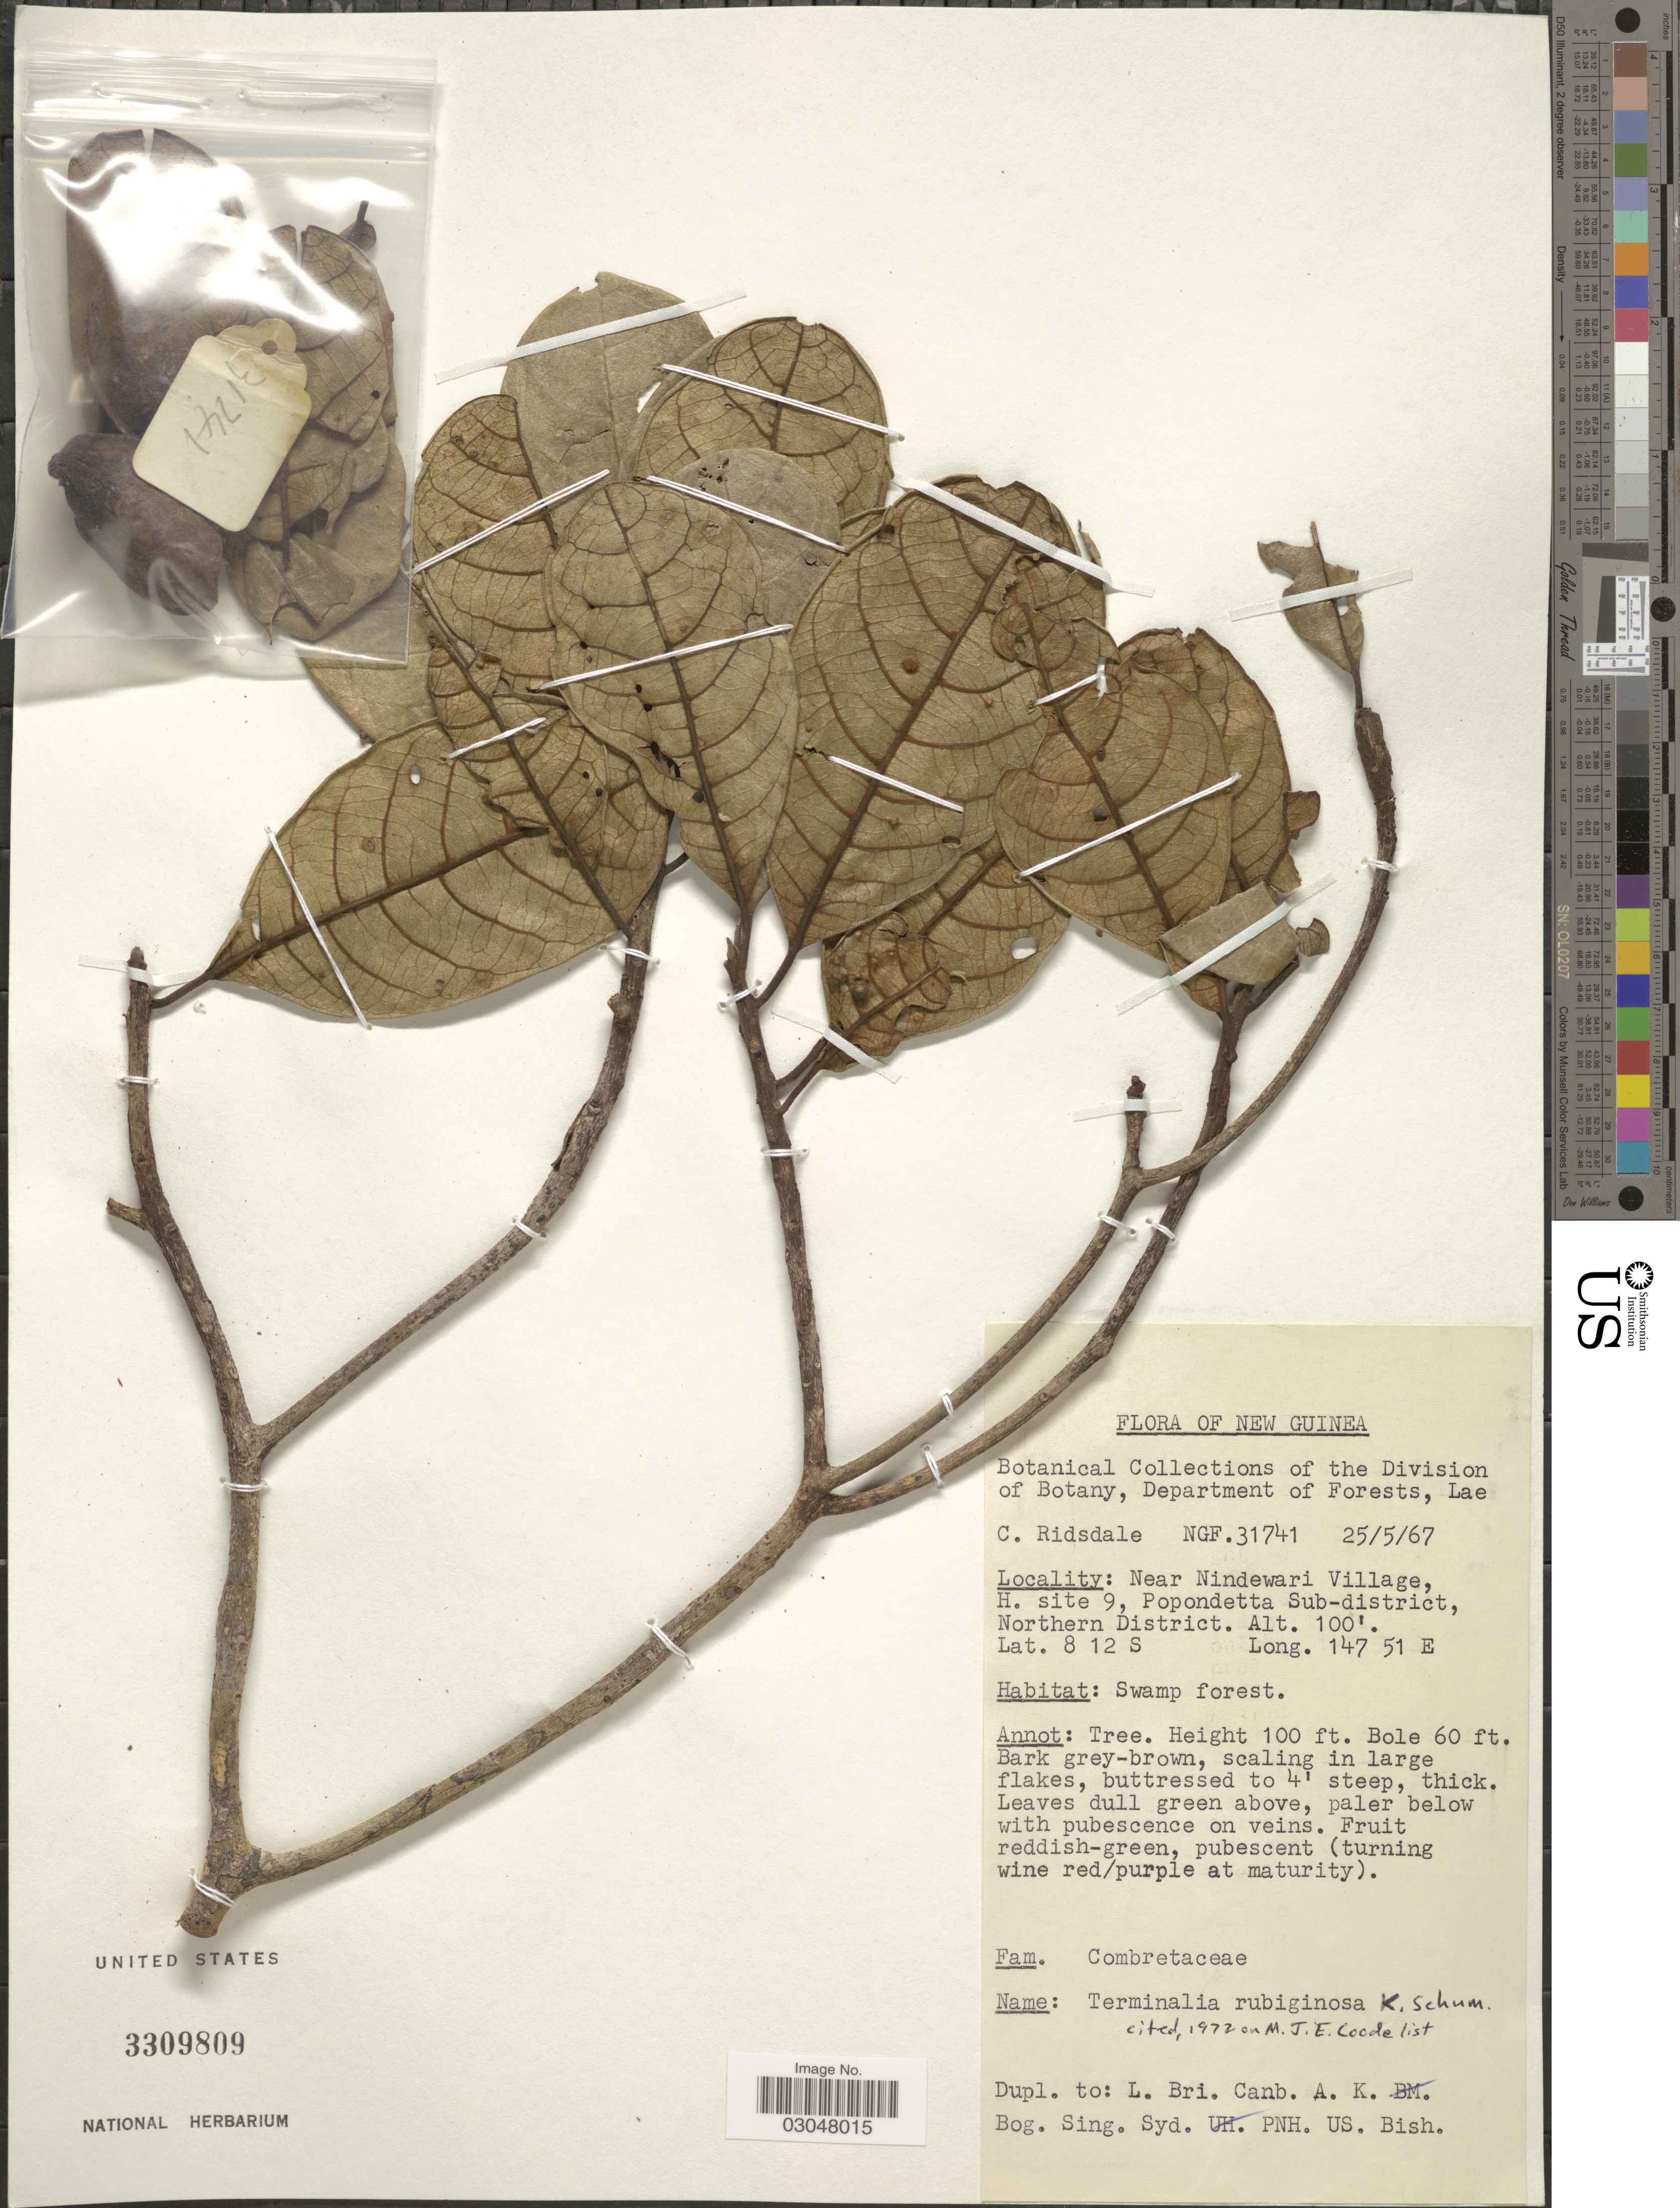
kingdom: Plantae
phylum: Tracheophyta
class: Magnoliopsida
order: Myrtales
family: Combretaceae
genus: Terminalia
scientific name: Terminalia rubiginosa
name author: K. Schum.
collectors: C. E. Ridsdale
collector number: NGF 31741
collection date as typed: Transcribed d/m/y: 25/5/67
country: Papua New Guinea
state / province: Northern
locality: New Guinea. Near Nindewari Village, H. site 9, Popondetta Sub-district, Northern District.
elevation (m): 30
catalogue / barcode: US 3309809